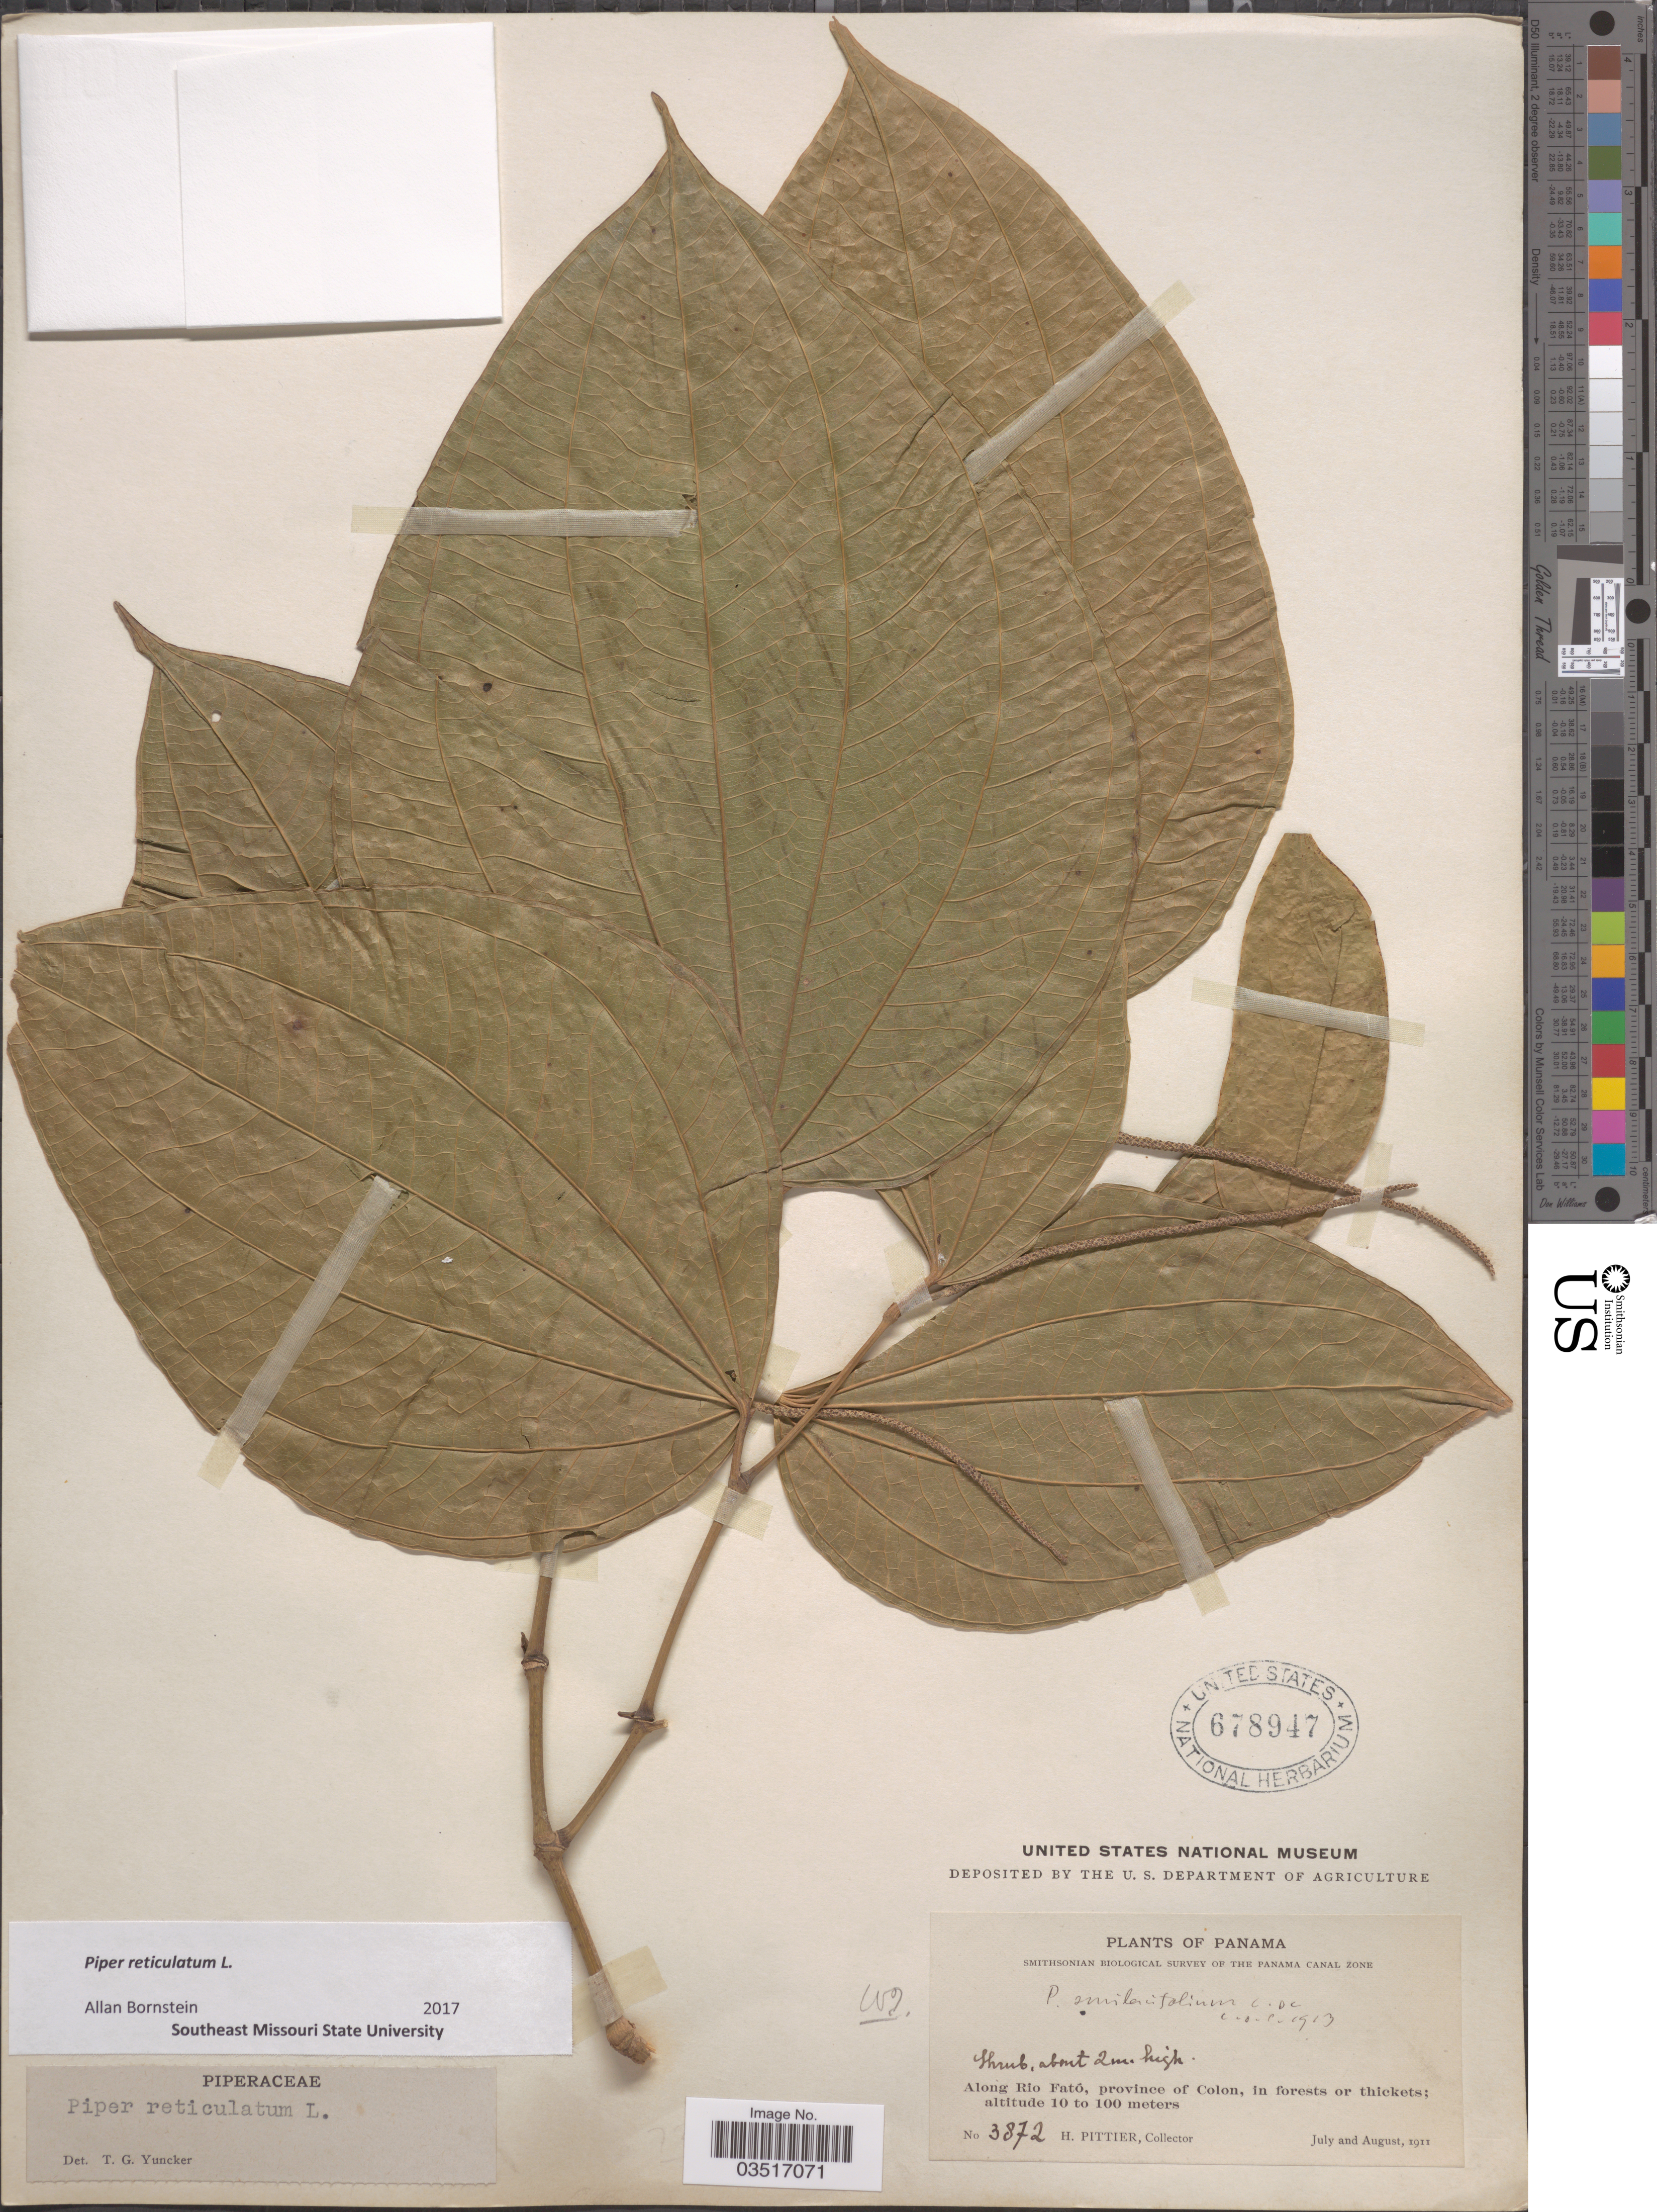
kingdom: Plantae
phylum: Tracheophyta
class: Magnoliopsida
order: Piperales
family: Piperaceae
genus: Piper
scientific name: Piper reticulatum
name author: L.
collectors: H. F. Pittier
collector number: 3872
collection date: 1911-07/1911-08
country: Panama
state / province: Colón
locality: Along Rio Fató, province of Colon.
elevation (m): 10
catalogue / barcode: US 678947